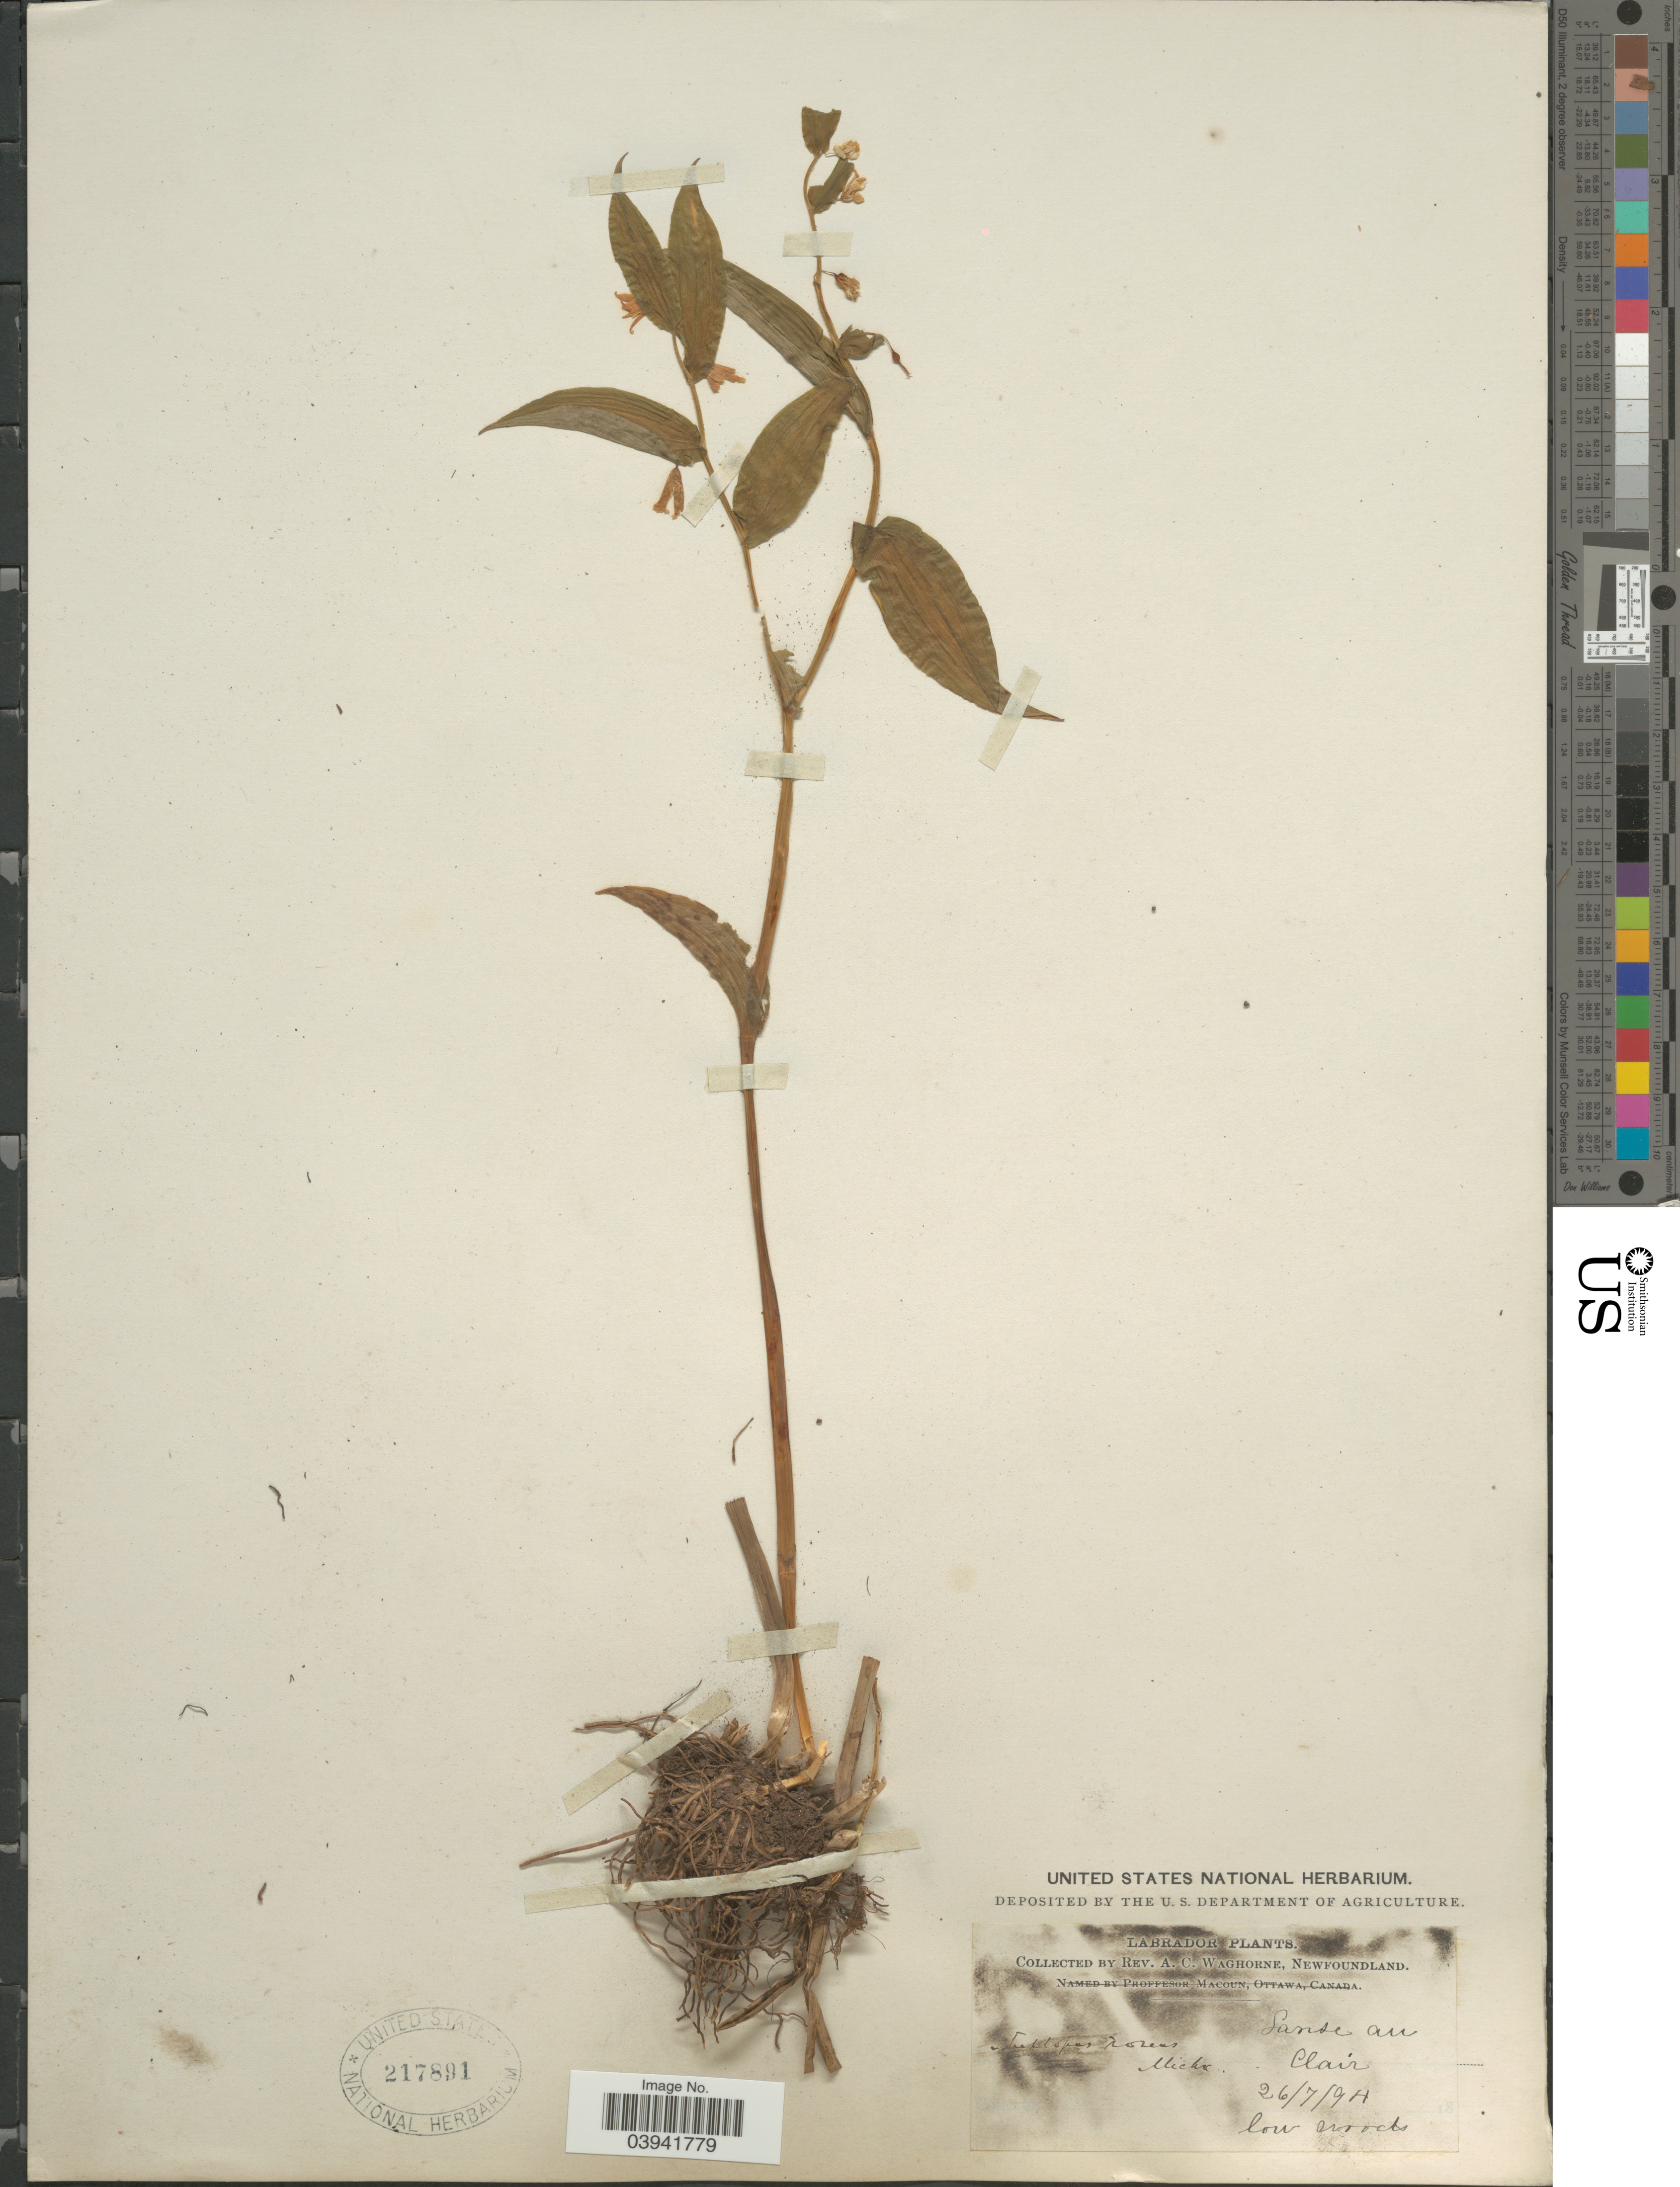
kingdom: Plantae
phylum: Tracheophyta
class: Liliopsida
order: Liliales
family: Liliaceae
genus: Streptopus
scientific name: Streptopus roseus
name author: Michx.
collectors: A. Waghorne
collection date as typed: Transcribed d/m/y: 26/7/94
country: Canada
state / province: Newfoundland and Labrador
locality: Labrador. L'anse au Clair.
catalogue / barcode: US 217891